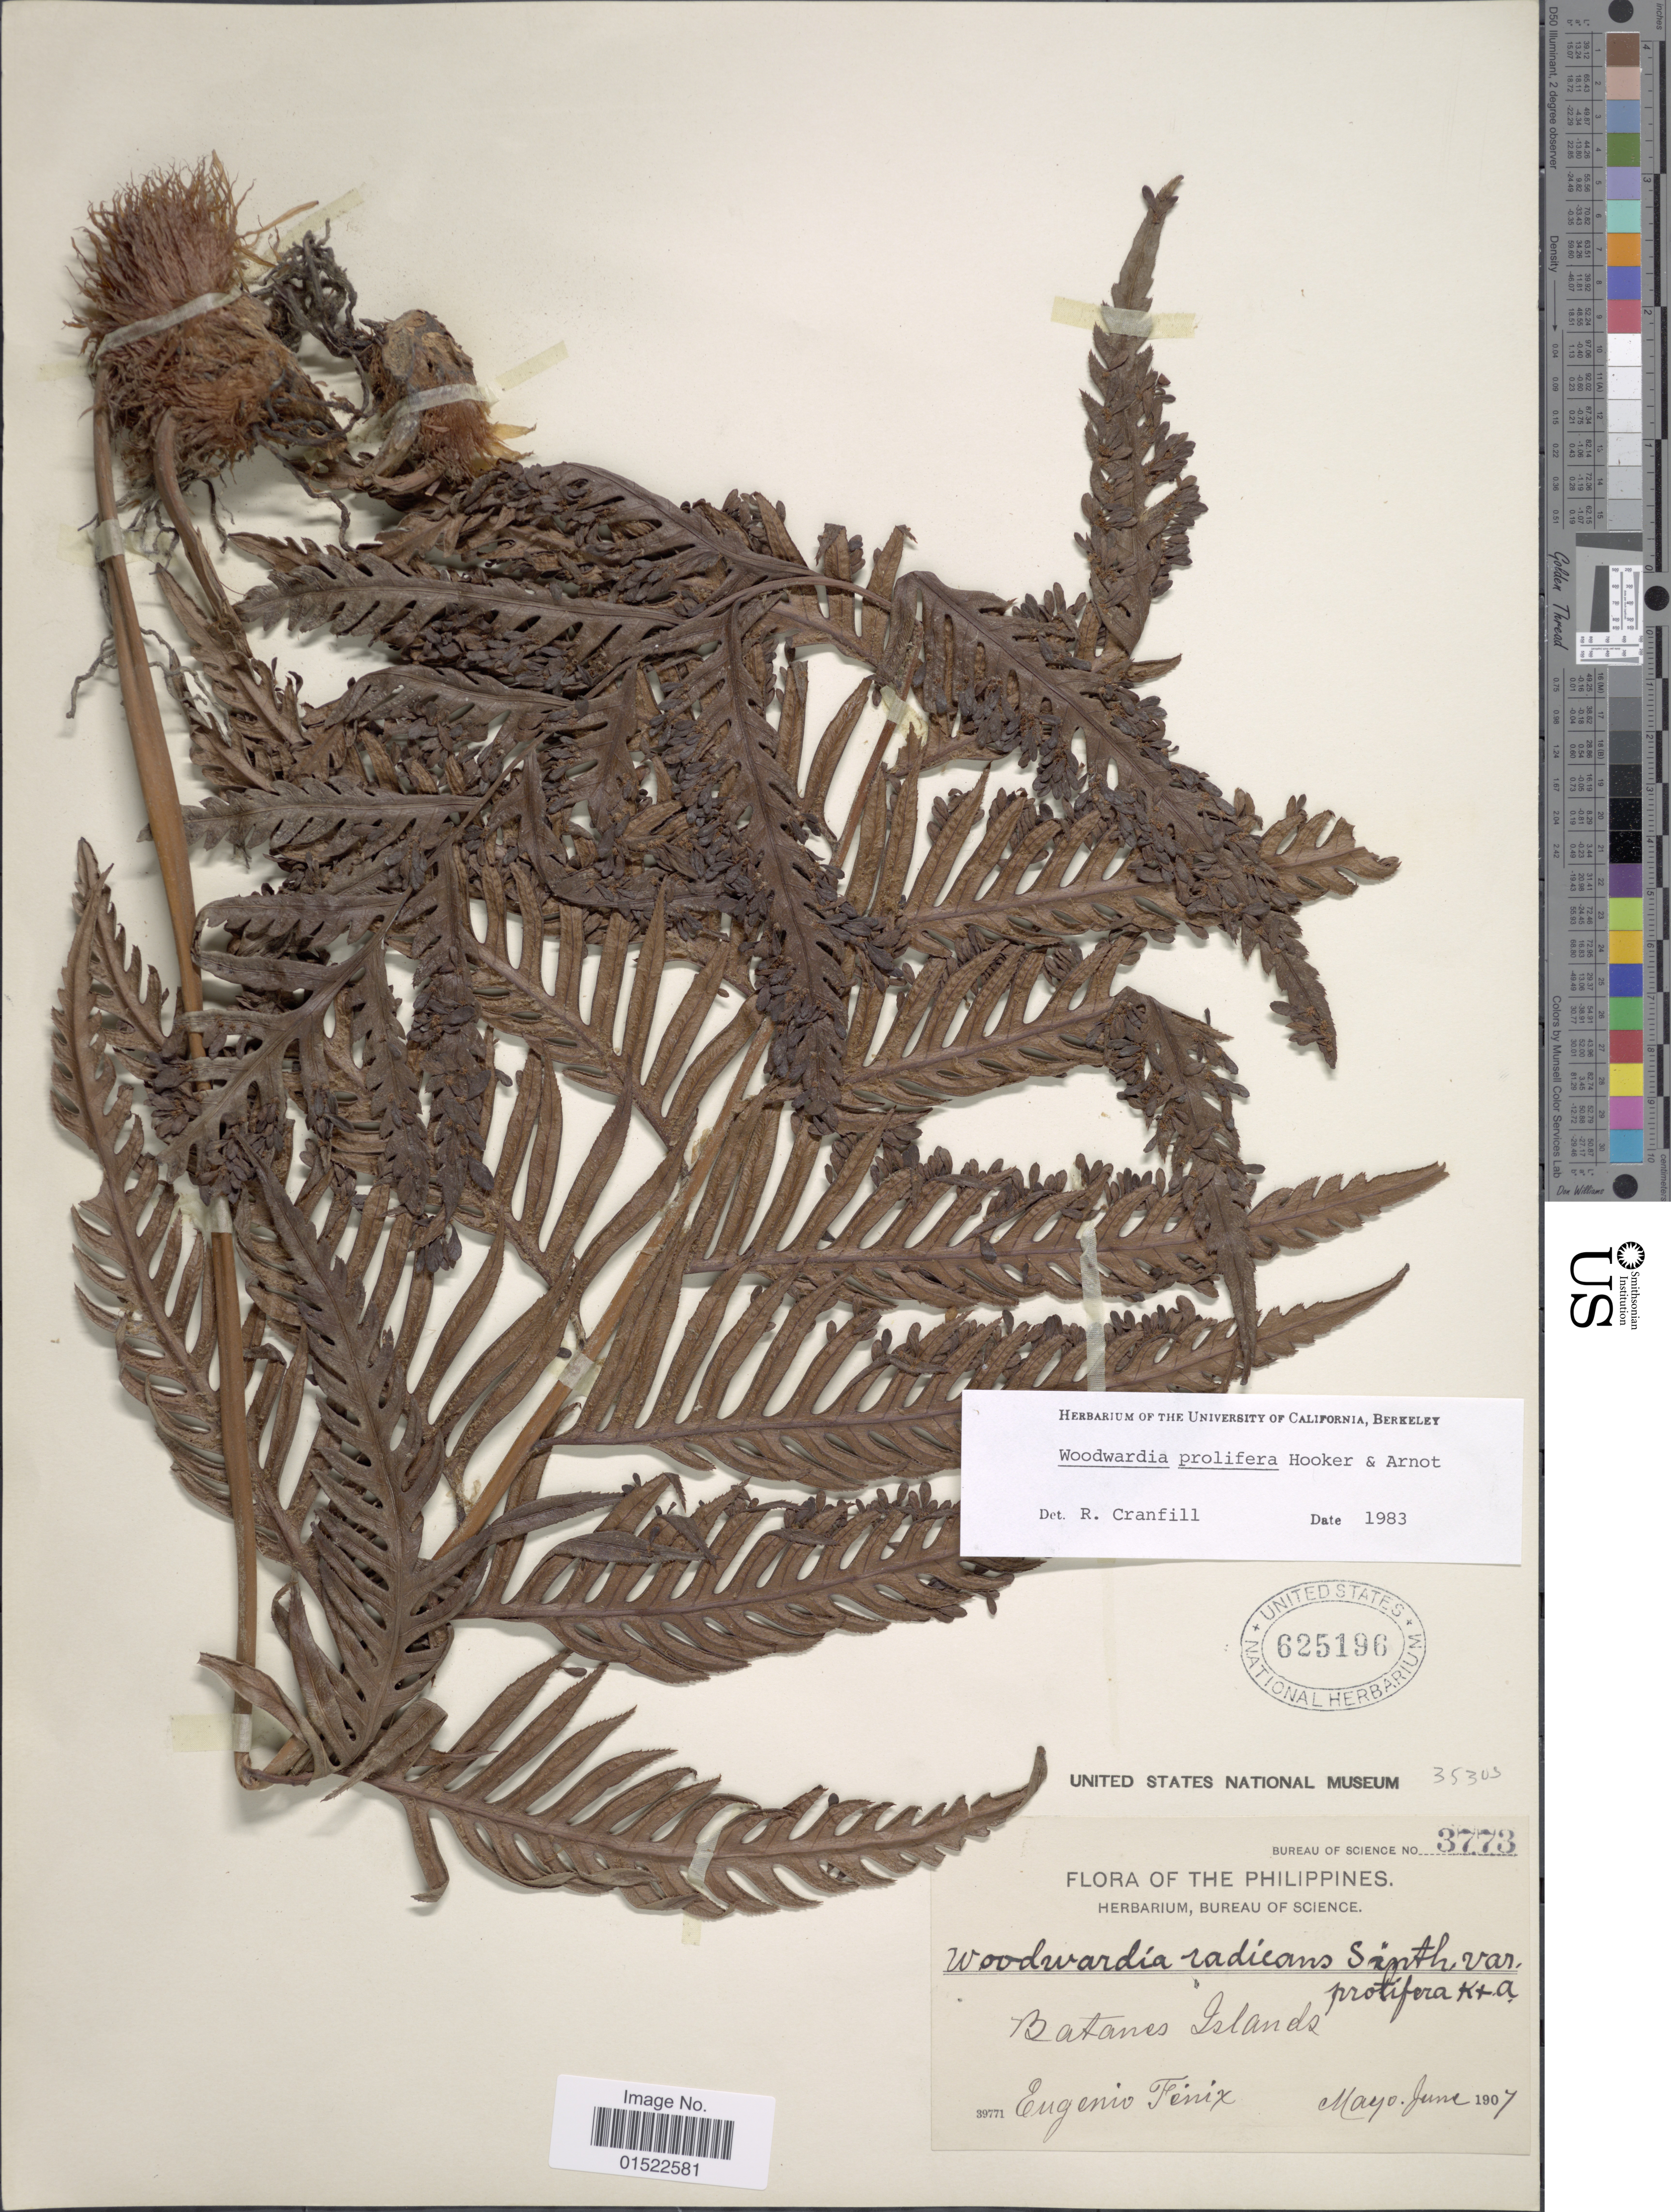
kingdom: Plantae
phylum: Tracheophyta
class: Polypodiopsida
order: Polypodiales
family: Blechnaceae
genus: Woodwardia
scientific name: Woodwardia prolifera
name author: Hook. & Arn.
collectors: E. Fenix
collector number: Bureau of Science 3773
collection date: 1907-05/1907-06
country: Philippines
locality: Batanes Islands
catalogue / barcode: US 625196